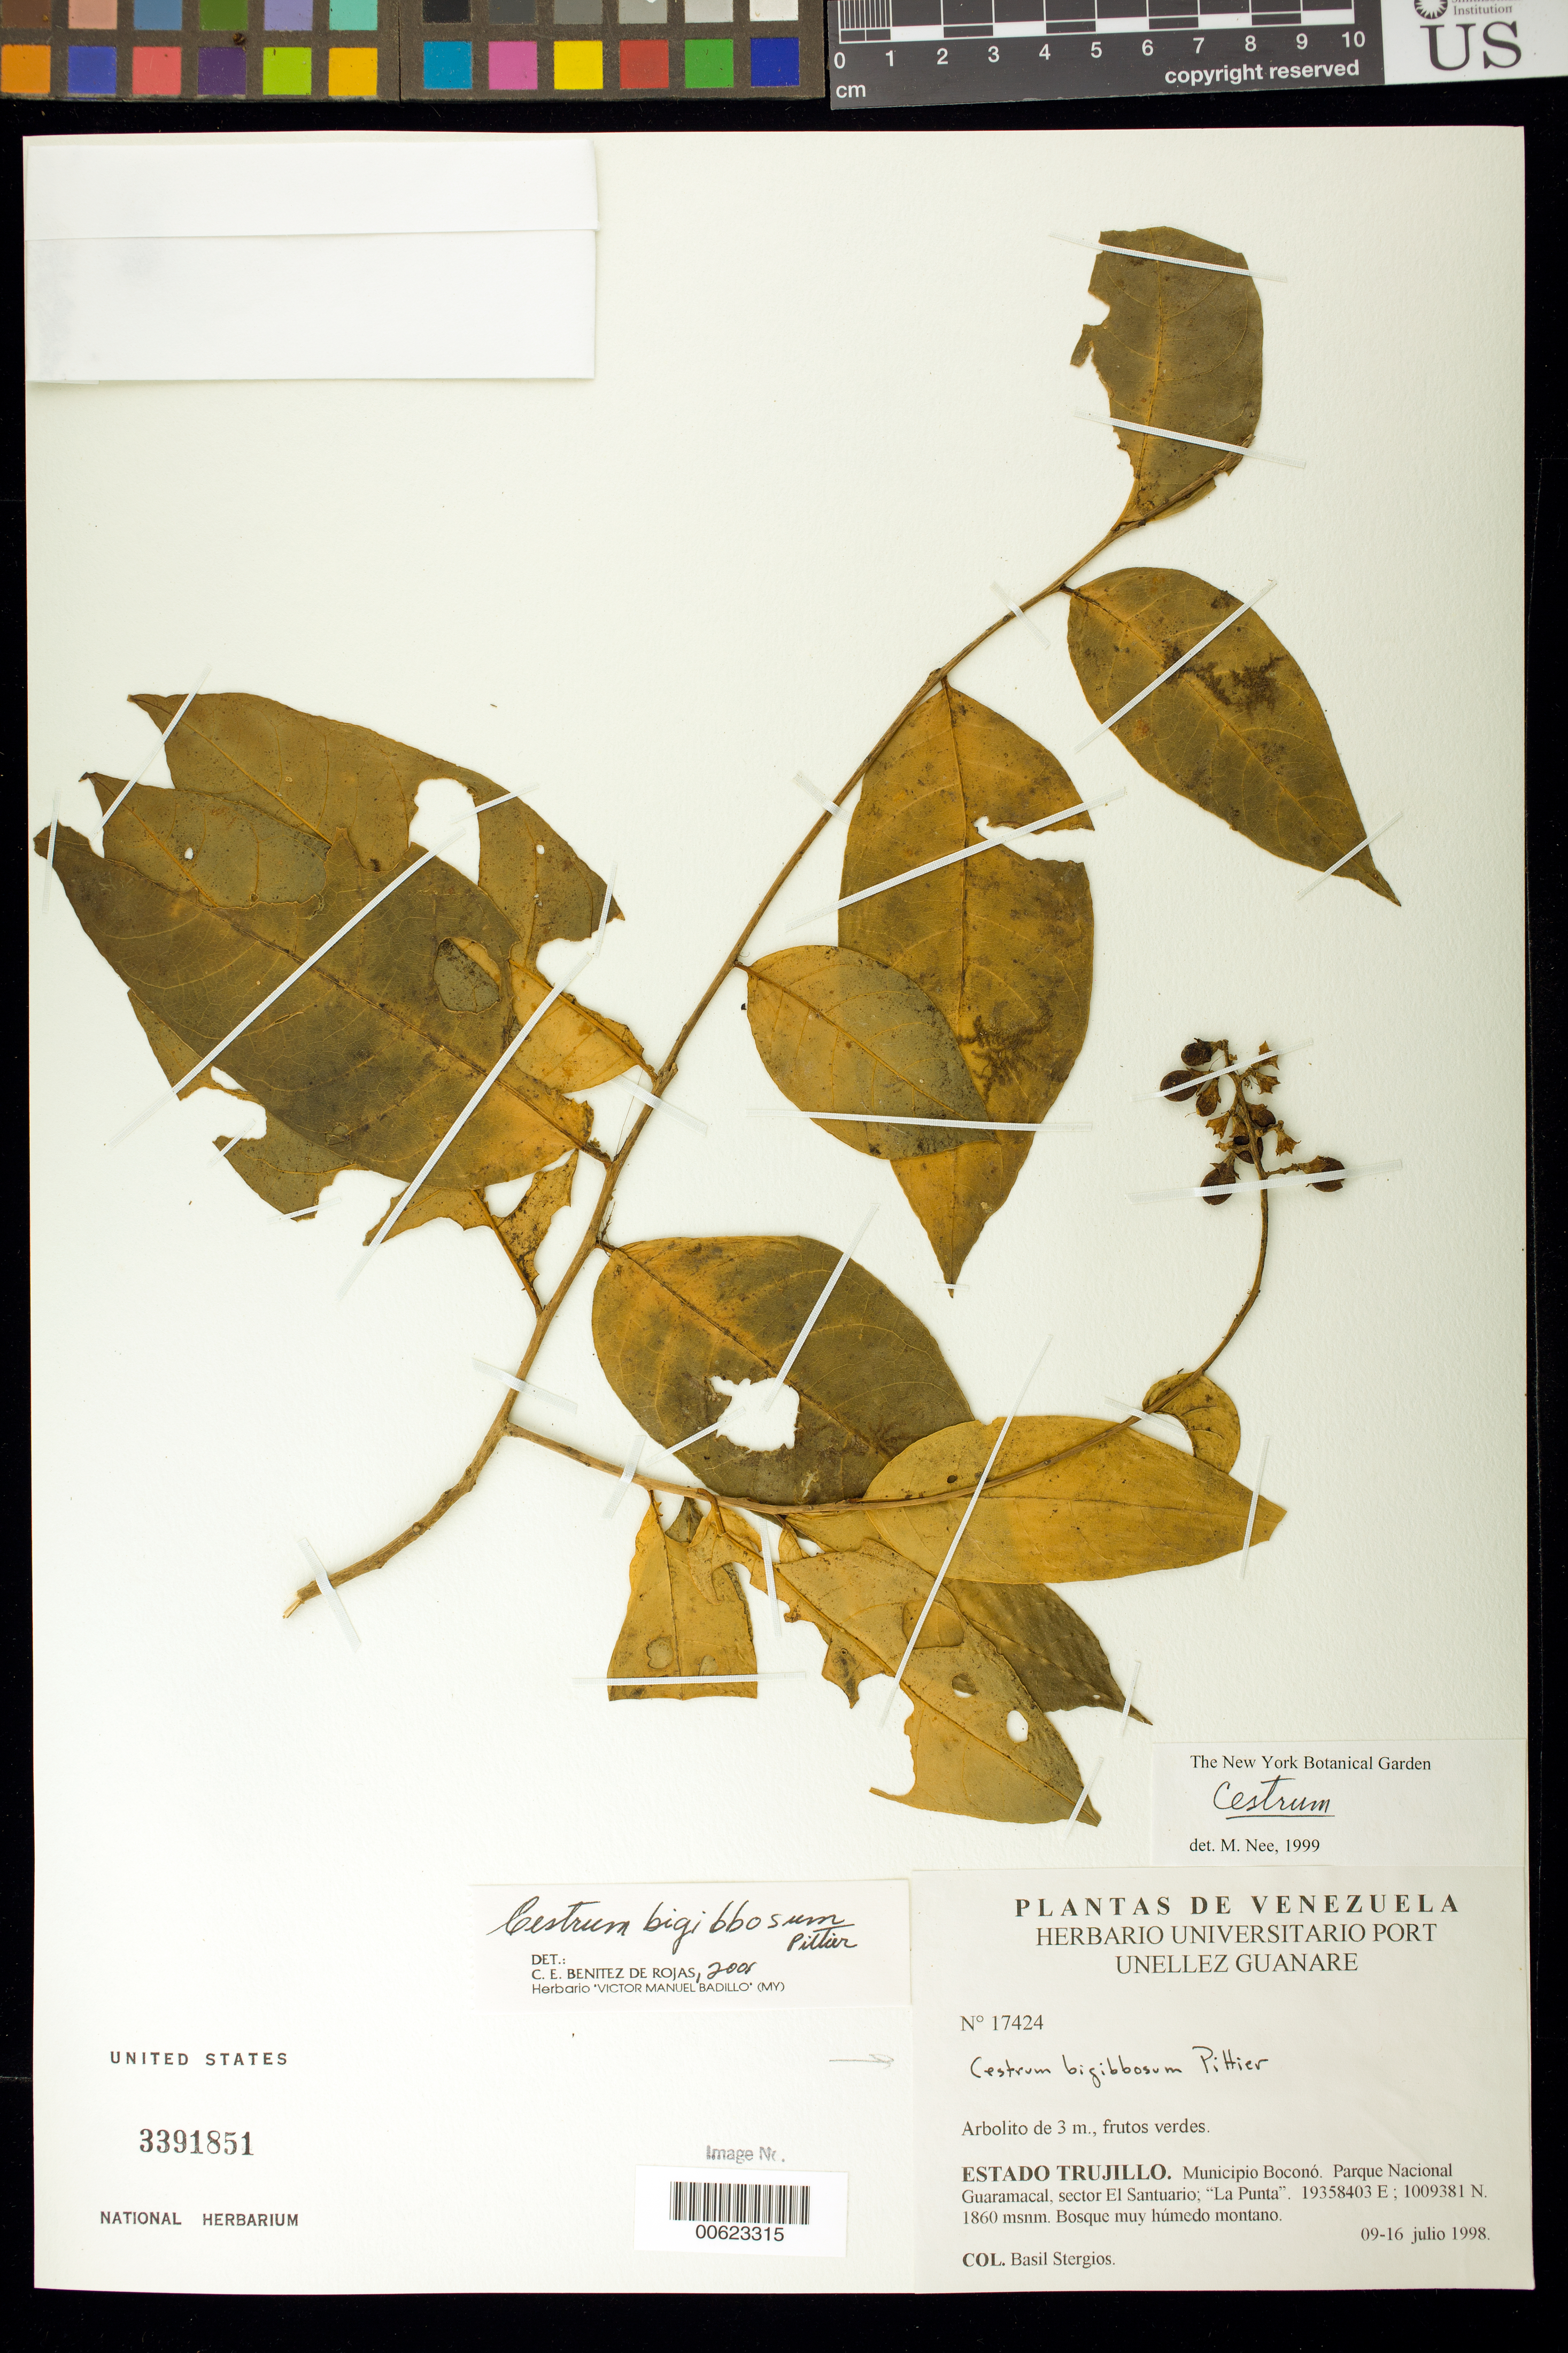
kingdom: Plantae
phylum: Tracheophyta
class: Magnoliopsida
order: Solanales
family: Solanaceae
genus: Cestrum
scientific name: Cestrum bigibbosum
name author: Pittier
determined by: Dorr, L. J., (BOT), Smithsonian Institution - National Museum of Natural History (UNITED STATES)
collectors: B. G. Stergios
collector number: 17424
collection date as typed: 09 Jul 1998 to 16 Jul 1998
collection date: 1998-07-09/1998-07-16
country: Venezuela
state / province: Trujillo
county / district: Boconó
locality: Parque Nacional Guaramacal, Sector El Santuario, La Punta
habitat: Bosque muy húmedo montano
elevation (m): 1860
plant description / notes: NY, PORT, US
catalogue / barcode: US 3391851